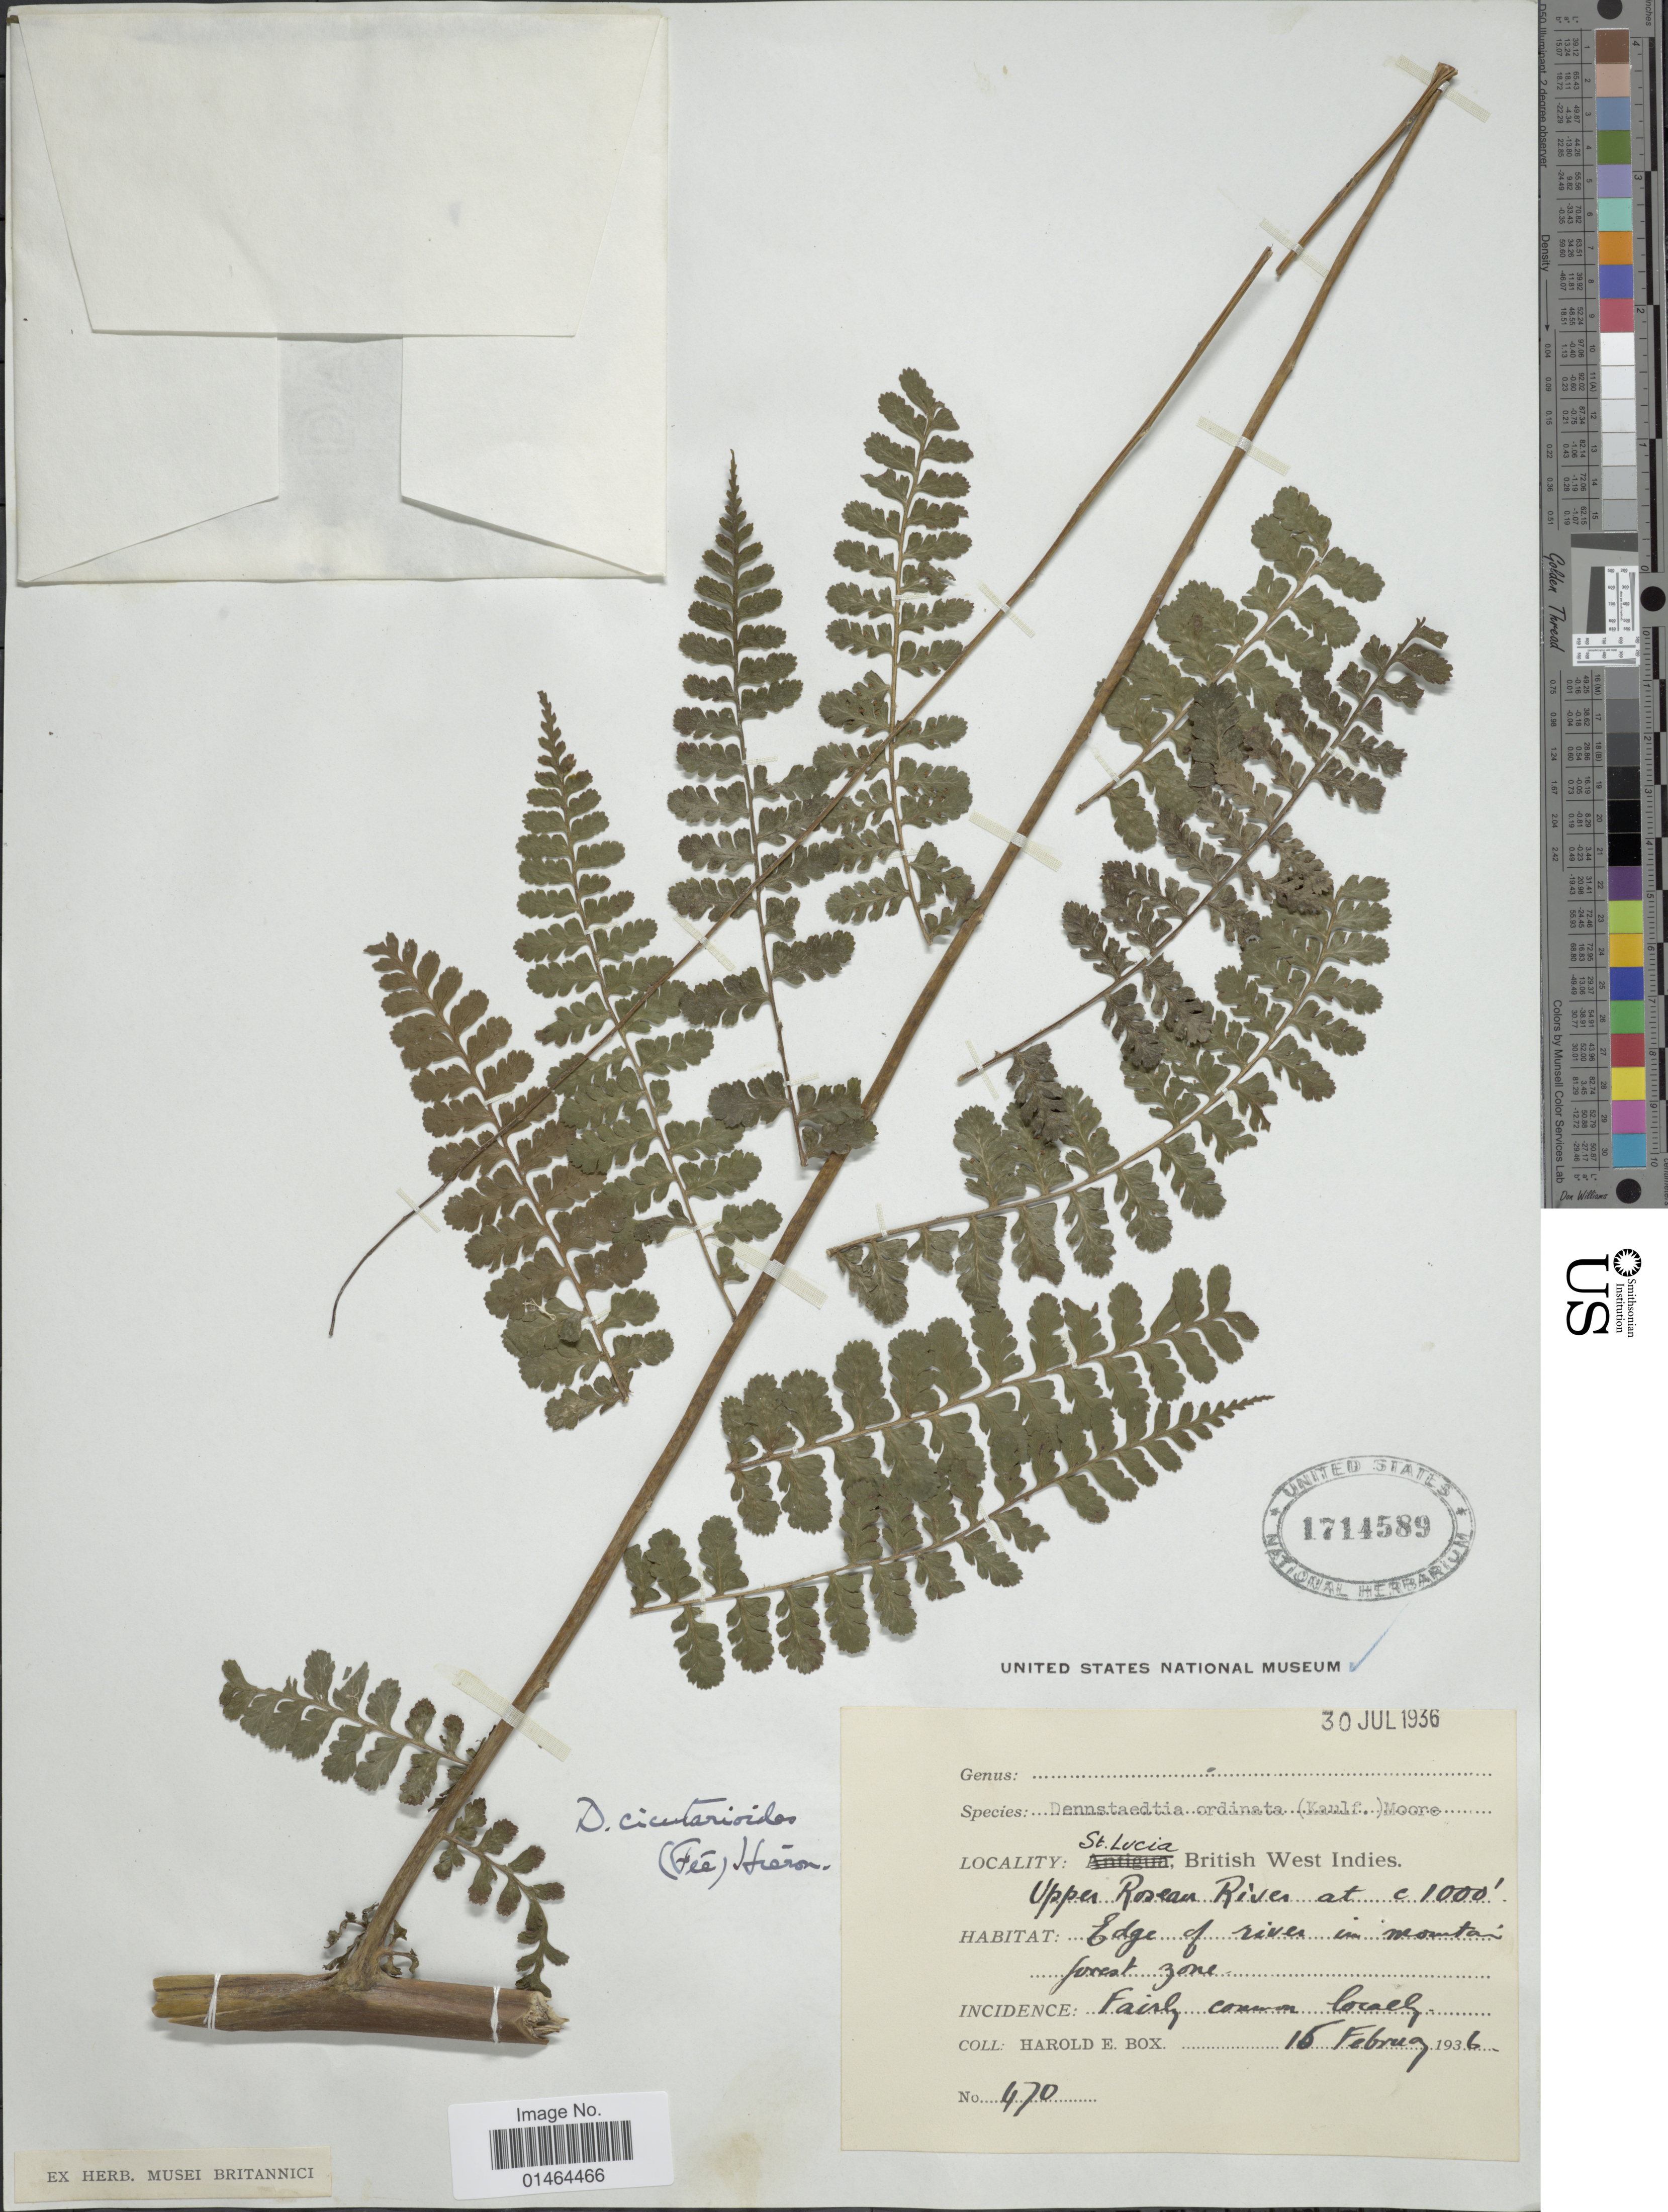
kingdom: Plantae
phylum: Tracheophyta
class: Polypodiopsida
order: Polypodiales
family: Dennstaedtiaceae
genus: Dennstaedtia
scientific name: Dennstaedtia dissecta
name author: (Sw.) T. Moore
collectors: H. E. Box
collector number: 470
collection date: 1936-02-15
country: St. Lucia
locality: British West Indies. Upper Rosean River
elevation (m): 305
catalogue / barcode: US 1714589